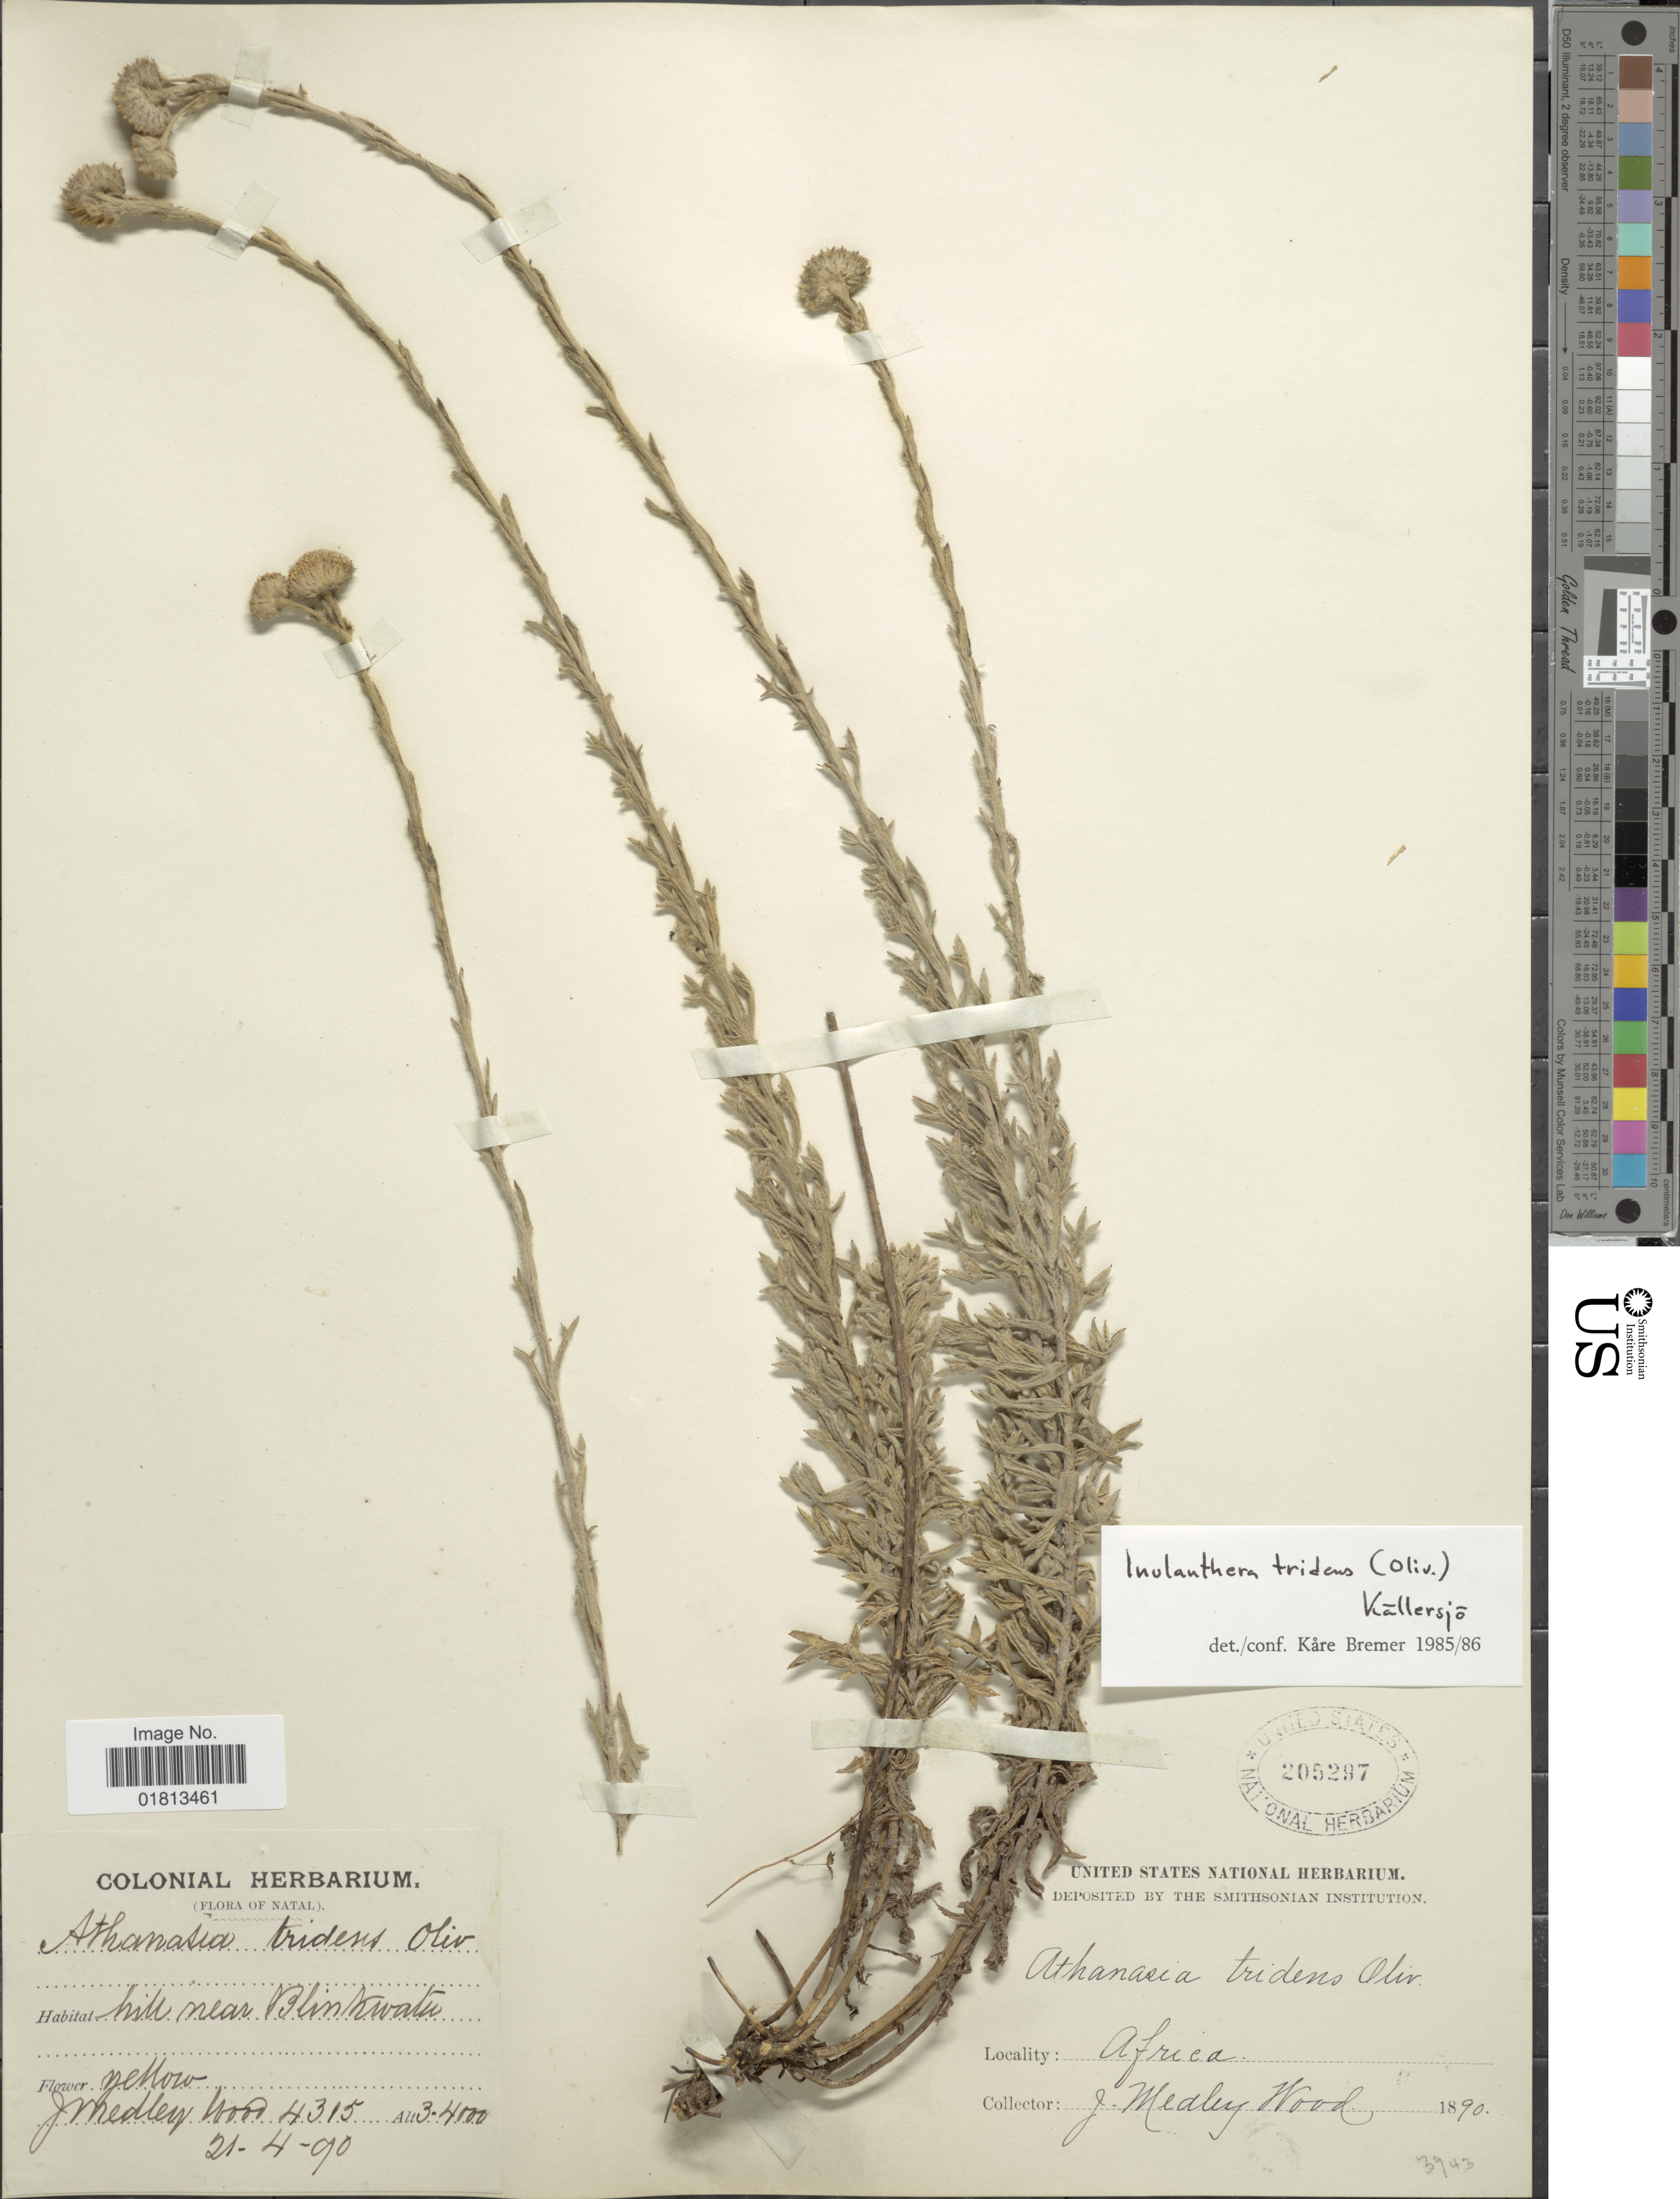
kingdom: Plantae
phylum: Tracheophyta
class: Magnoliopsida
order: Asterales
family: Asteraceae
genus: Inulanthera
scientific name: Inulanthera tridens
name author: (Oliv.) Källersjö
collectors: J. Medley Wood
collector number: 4315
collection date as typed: Transcribed d/m/y: 21/4/90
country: South Africa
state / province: KwaZulu-Natal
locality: Natal, hills near Blinkwater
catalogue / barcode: US 205297